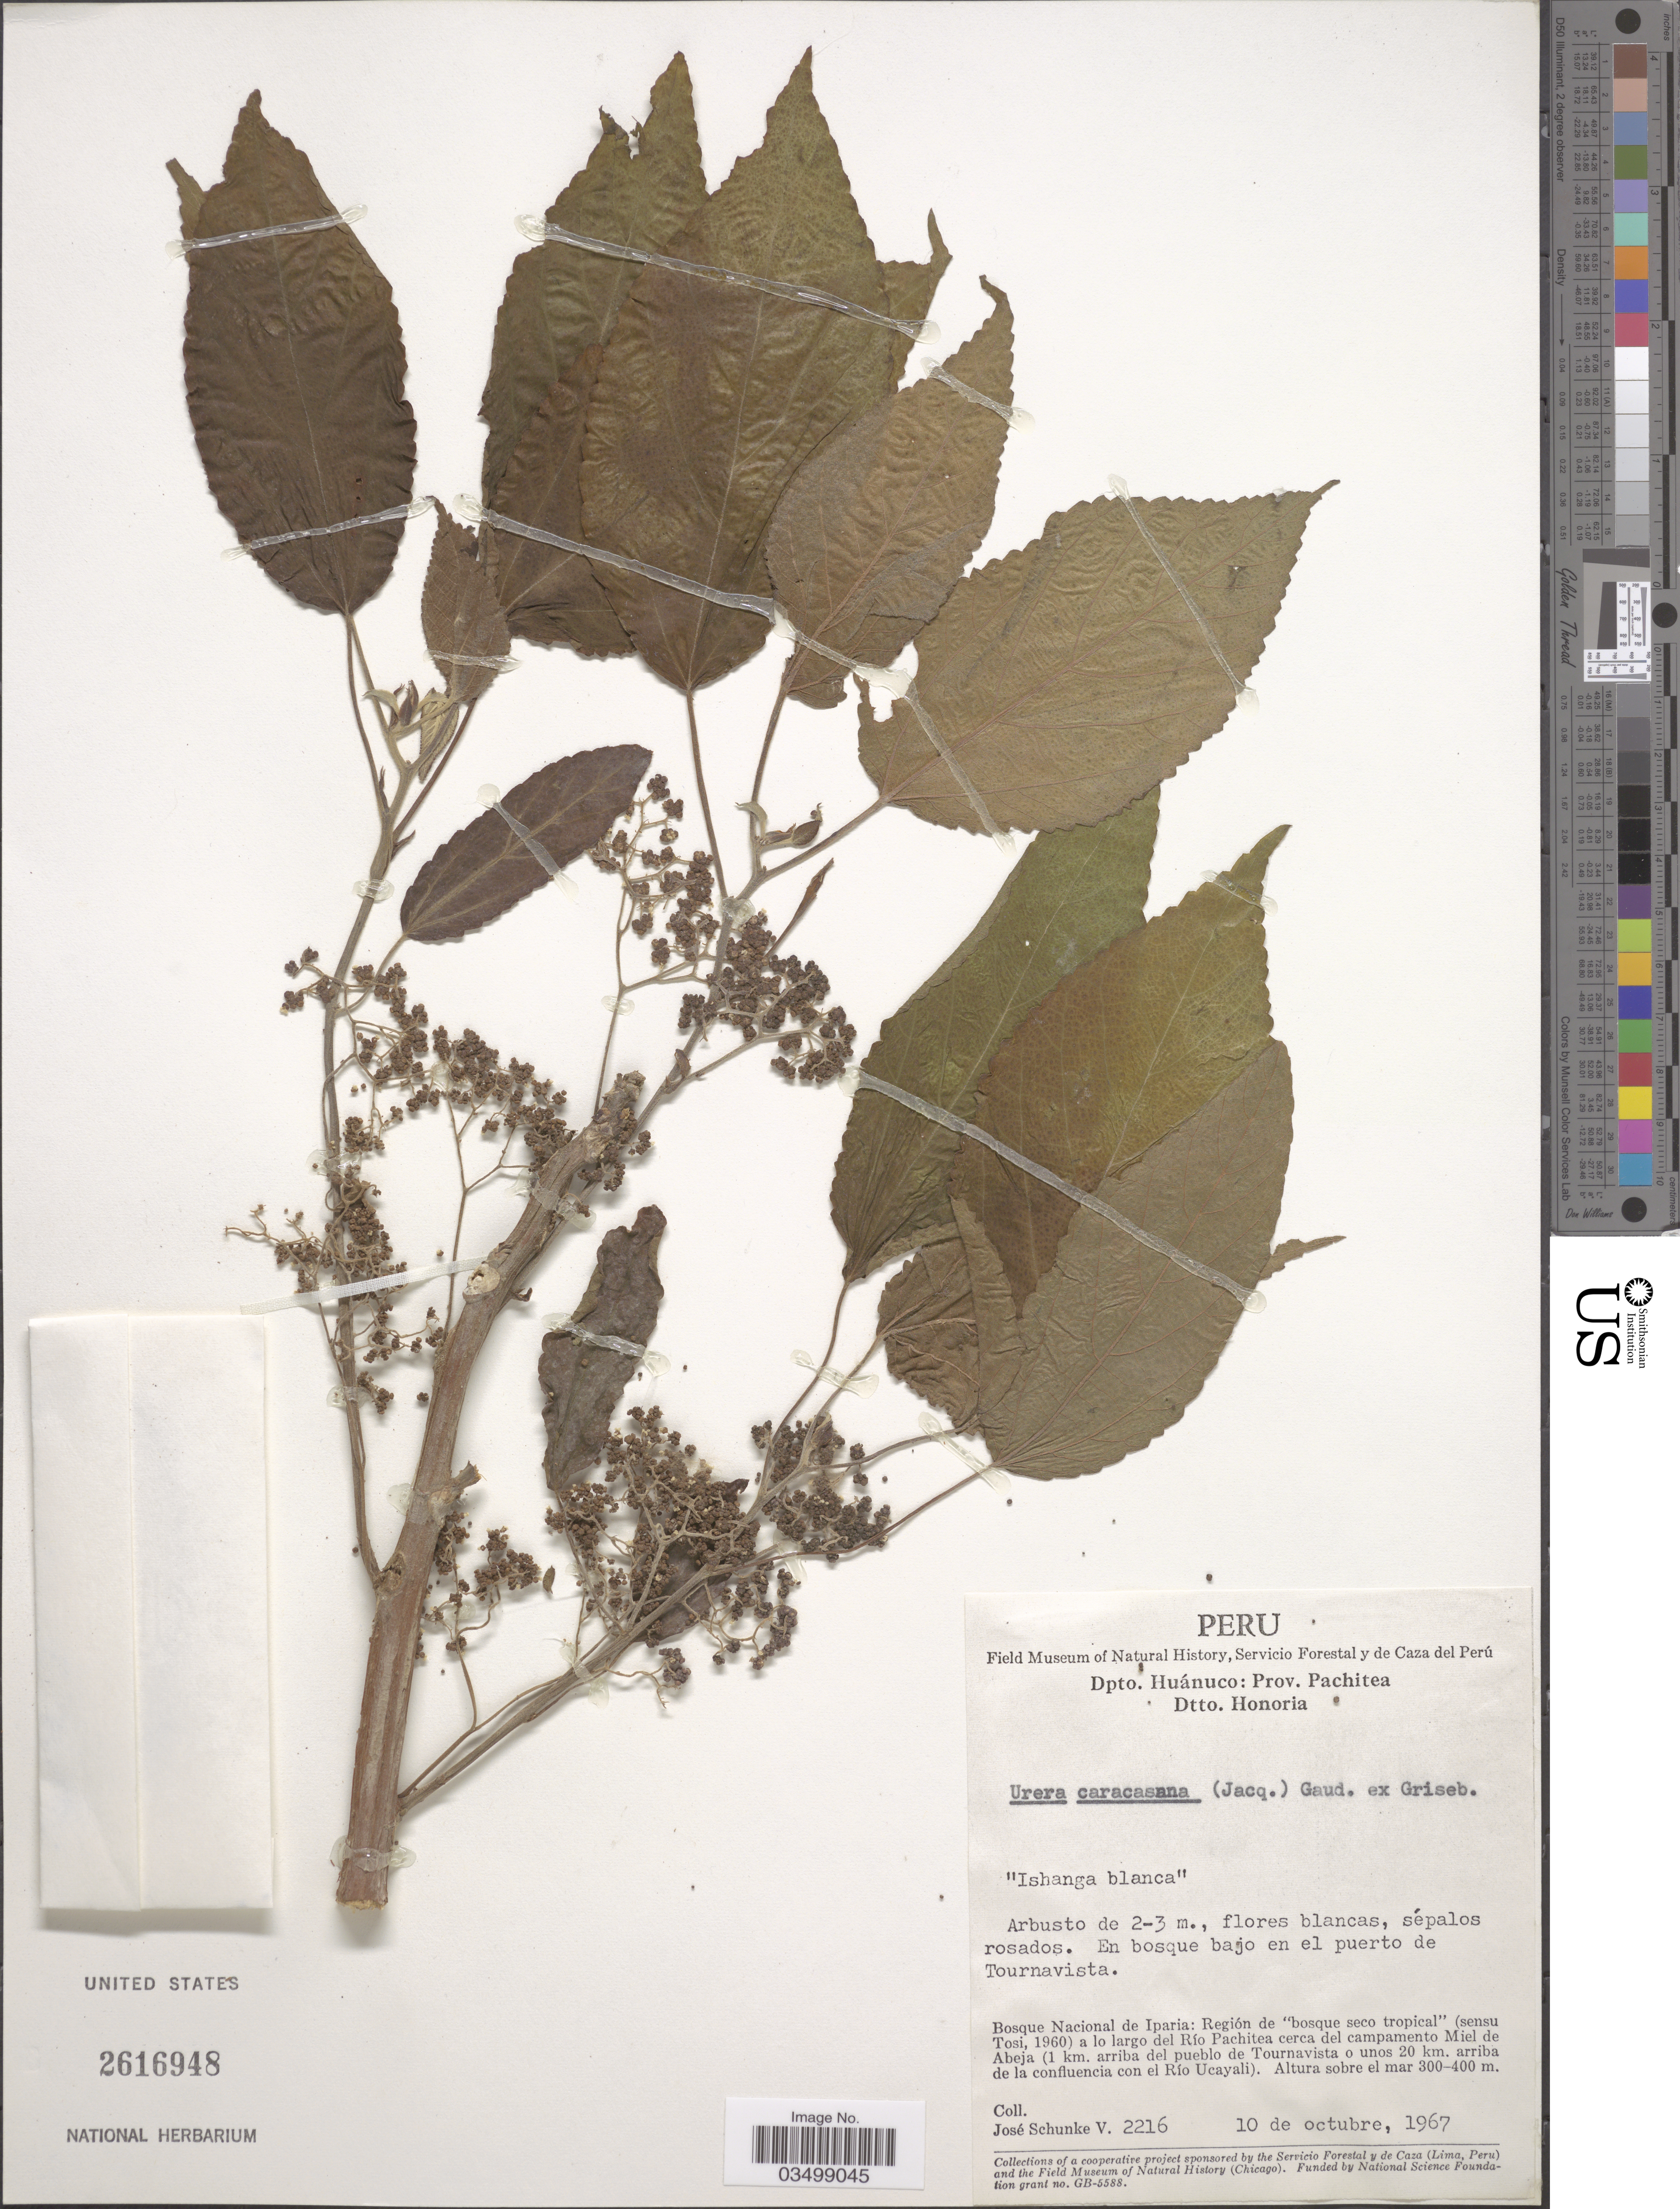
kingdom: Plantae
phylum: Tracheophyta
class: Magnoliopsida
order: Rosales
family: Urticaceae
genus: Urera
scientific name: Urera caracasana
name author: (Jacq.) Gaudich. ex Griseb.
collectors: J. Schunke Vigo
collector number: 2216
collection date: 1967-10-10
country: Peru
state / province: Huánuco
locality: Dpto. Huánuco: Prov. Pachitea. Dtto. Honoria. En el puerto de Tournavista. Bosque Nacional de Iparia: Región de "bosque seco tropical" a lo largo del Río Pachitea cerca del campamento Miel de Abeja (1 km. arriba del pueblo de Tournavista o unos 20 km. arriba de la confluencia con el Río Ucayali).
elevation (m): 300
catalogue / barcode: US 2616948